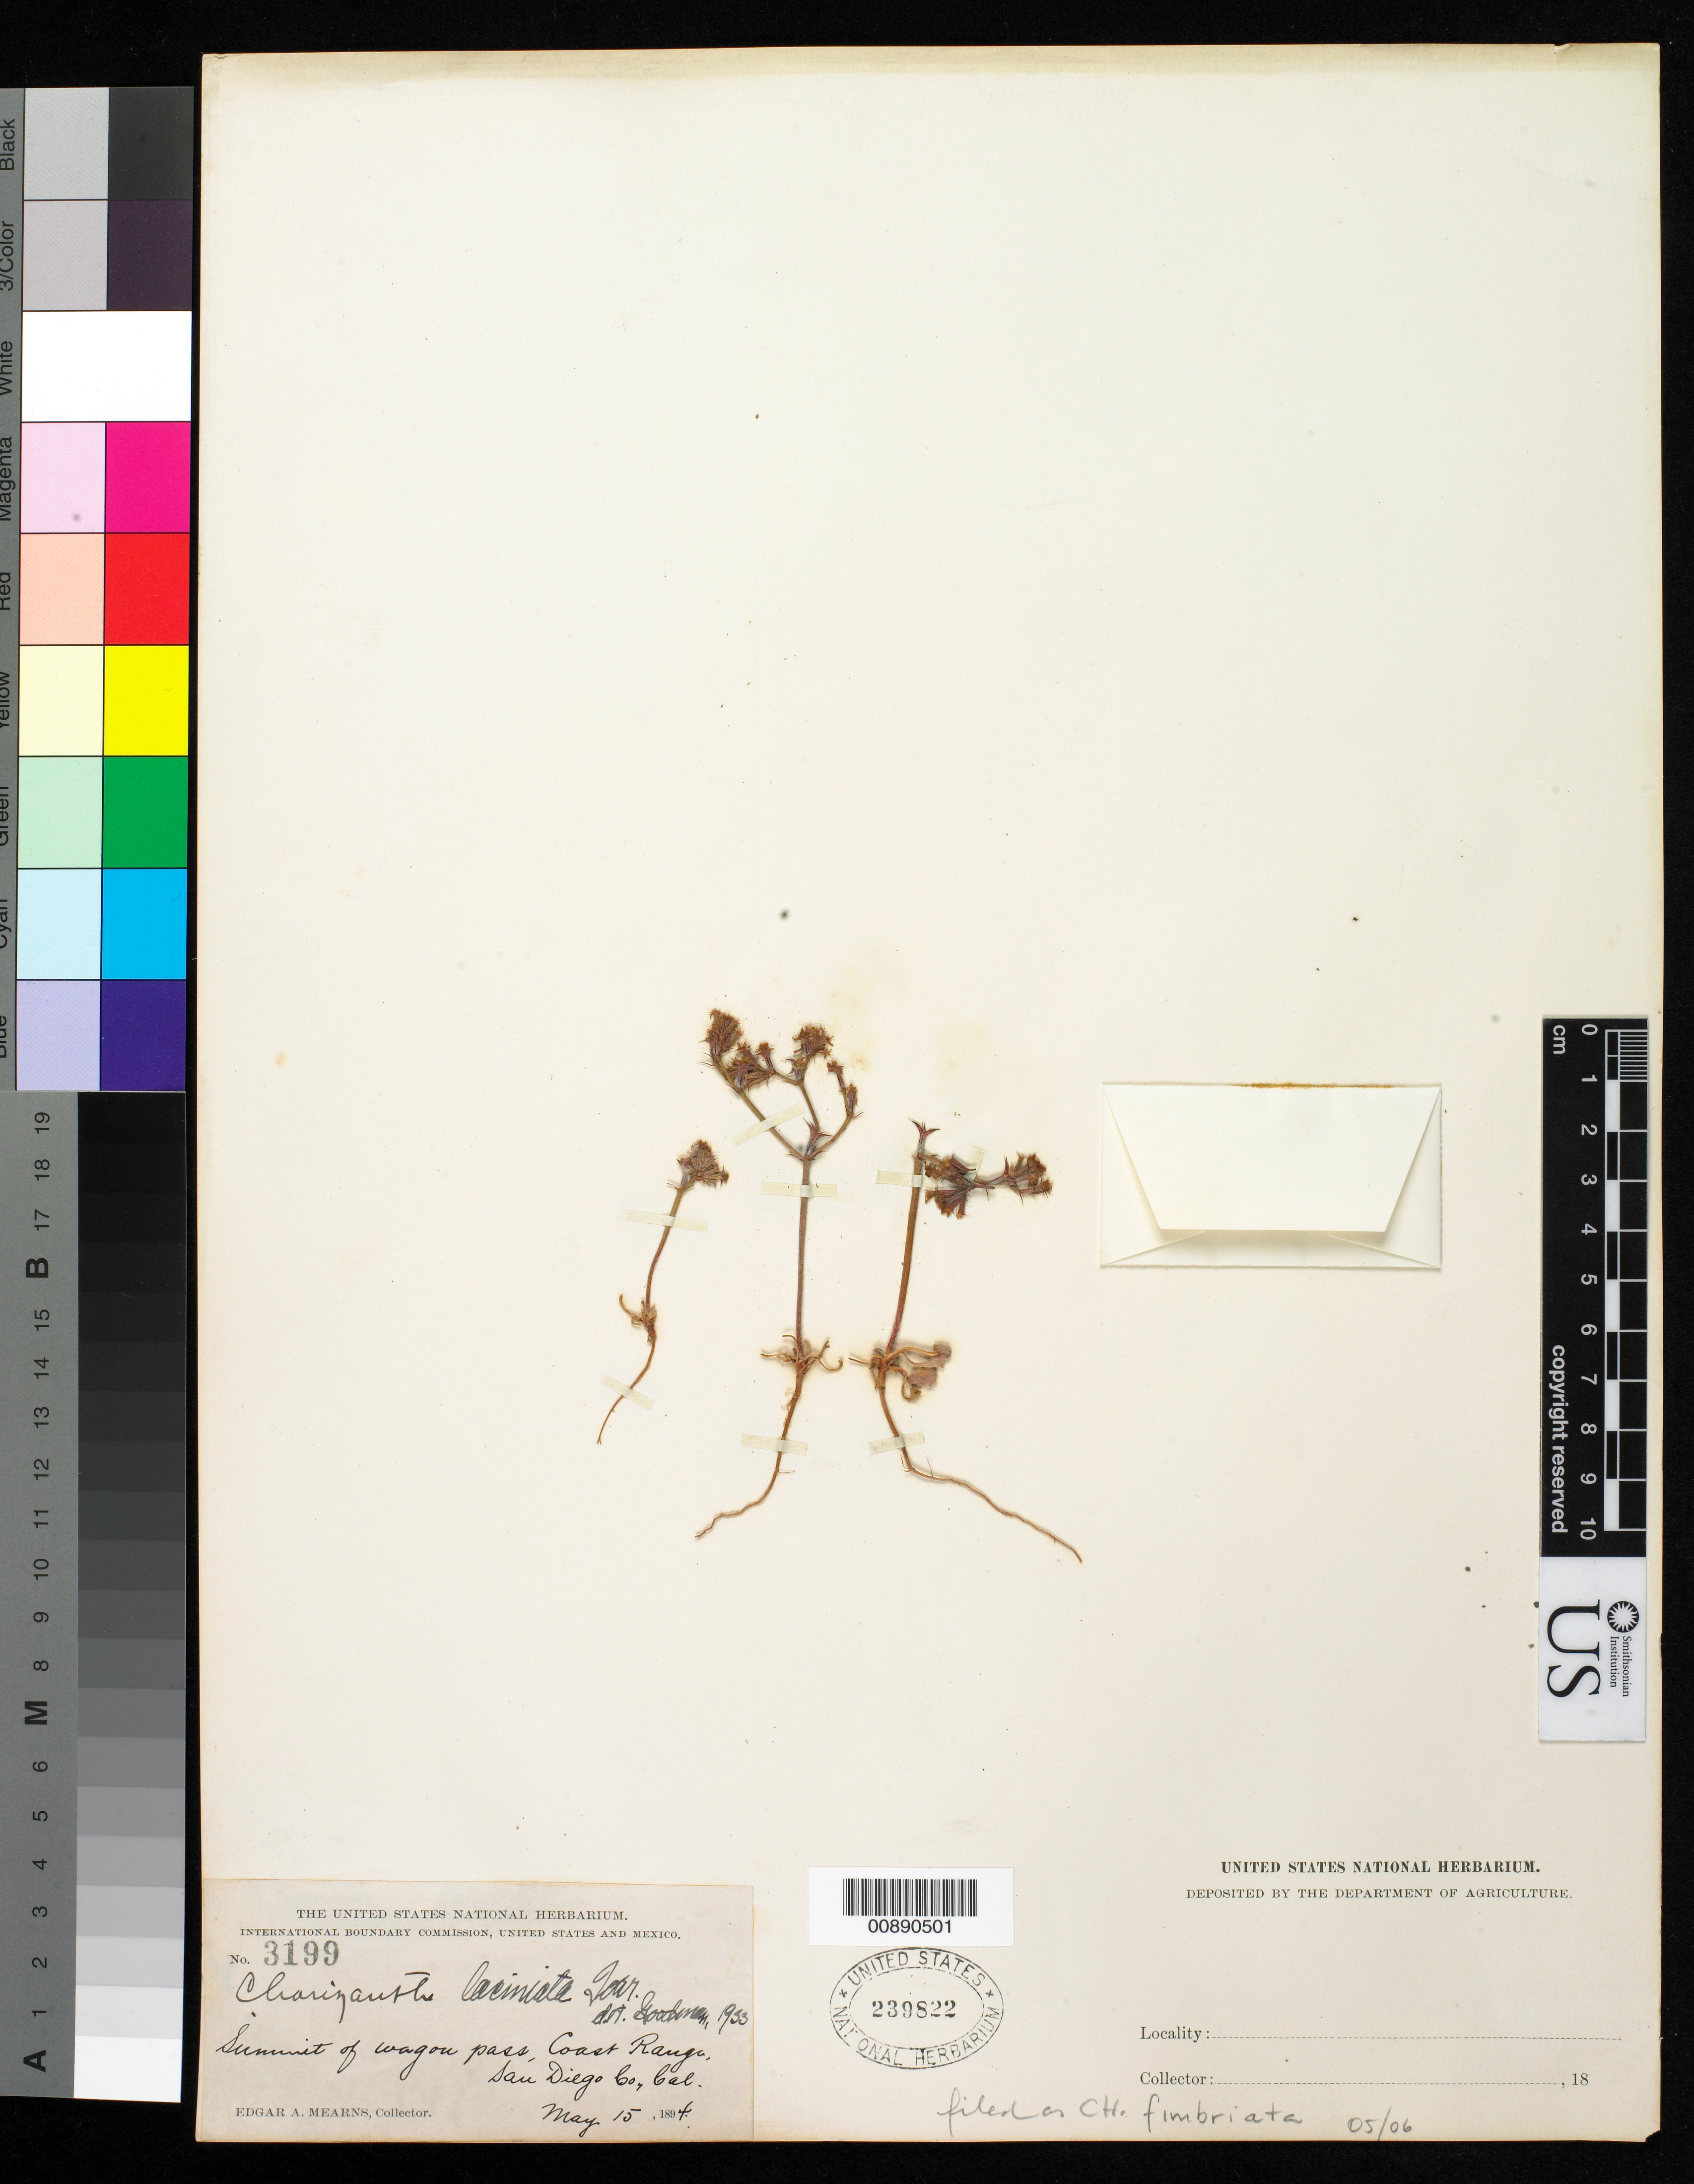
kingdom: Plantae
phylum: Tracheophyta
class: Magnoliopsida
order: Caryophyllales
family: Polygonaceae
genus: Chorizanthe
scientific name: Chorizanthe fimbriata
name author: Nutt.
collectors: E. A. Mearns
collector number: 3199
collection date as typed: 15 May 1894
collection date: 1894-05-15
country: United States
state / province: California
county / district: San Diego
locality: Summit of Wagon Pass, Coast Range, San Diego County, California.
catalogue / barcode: US 239822